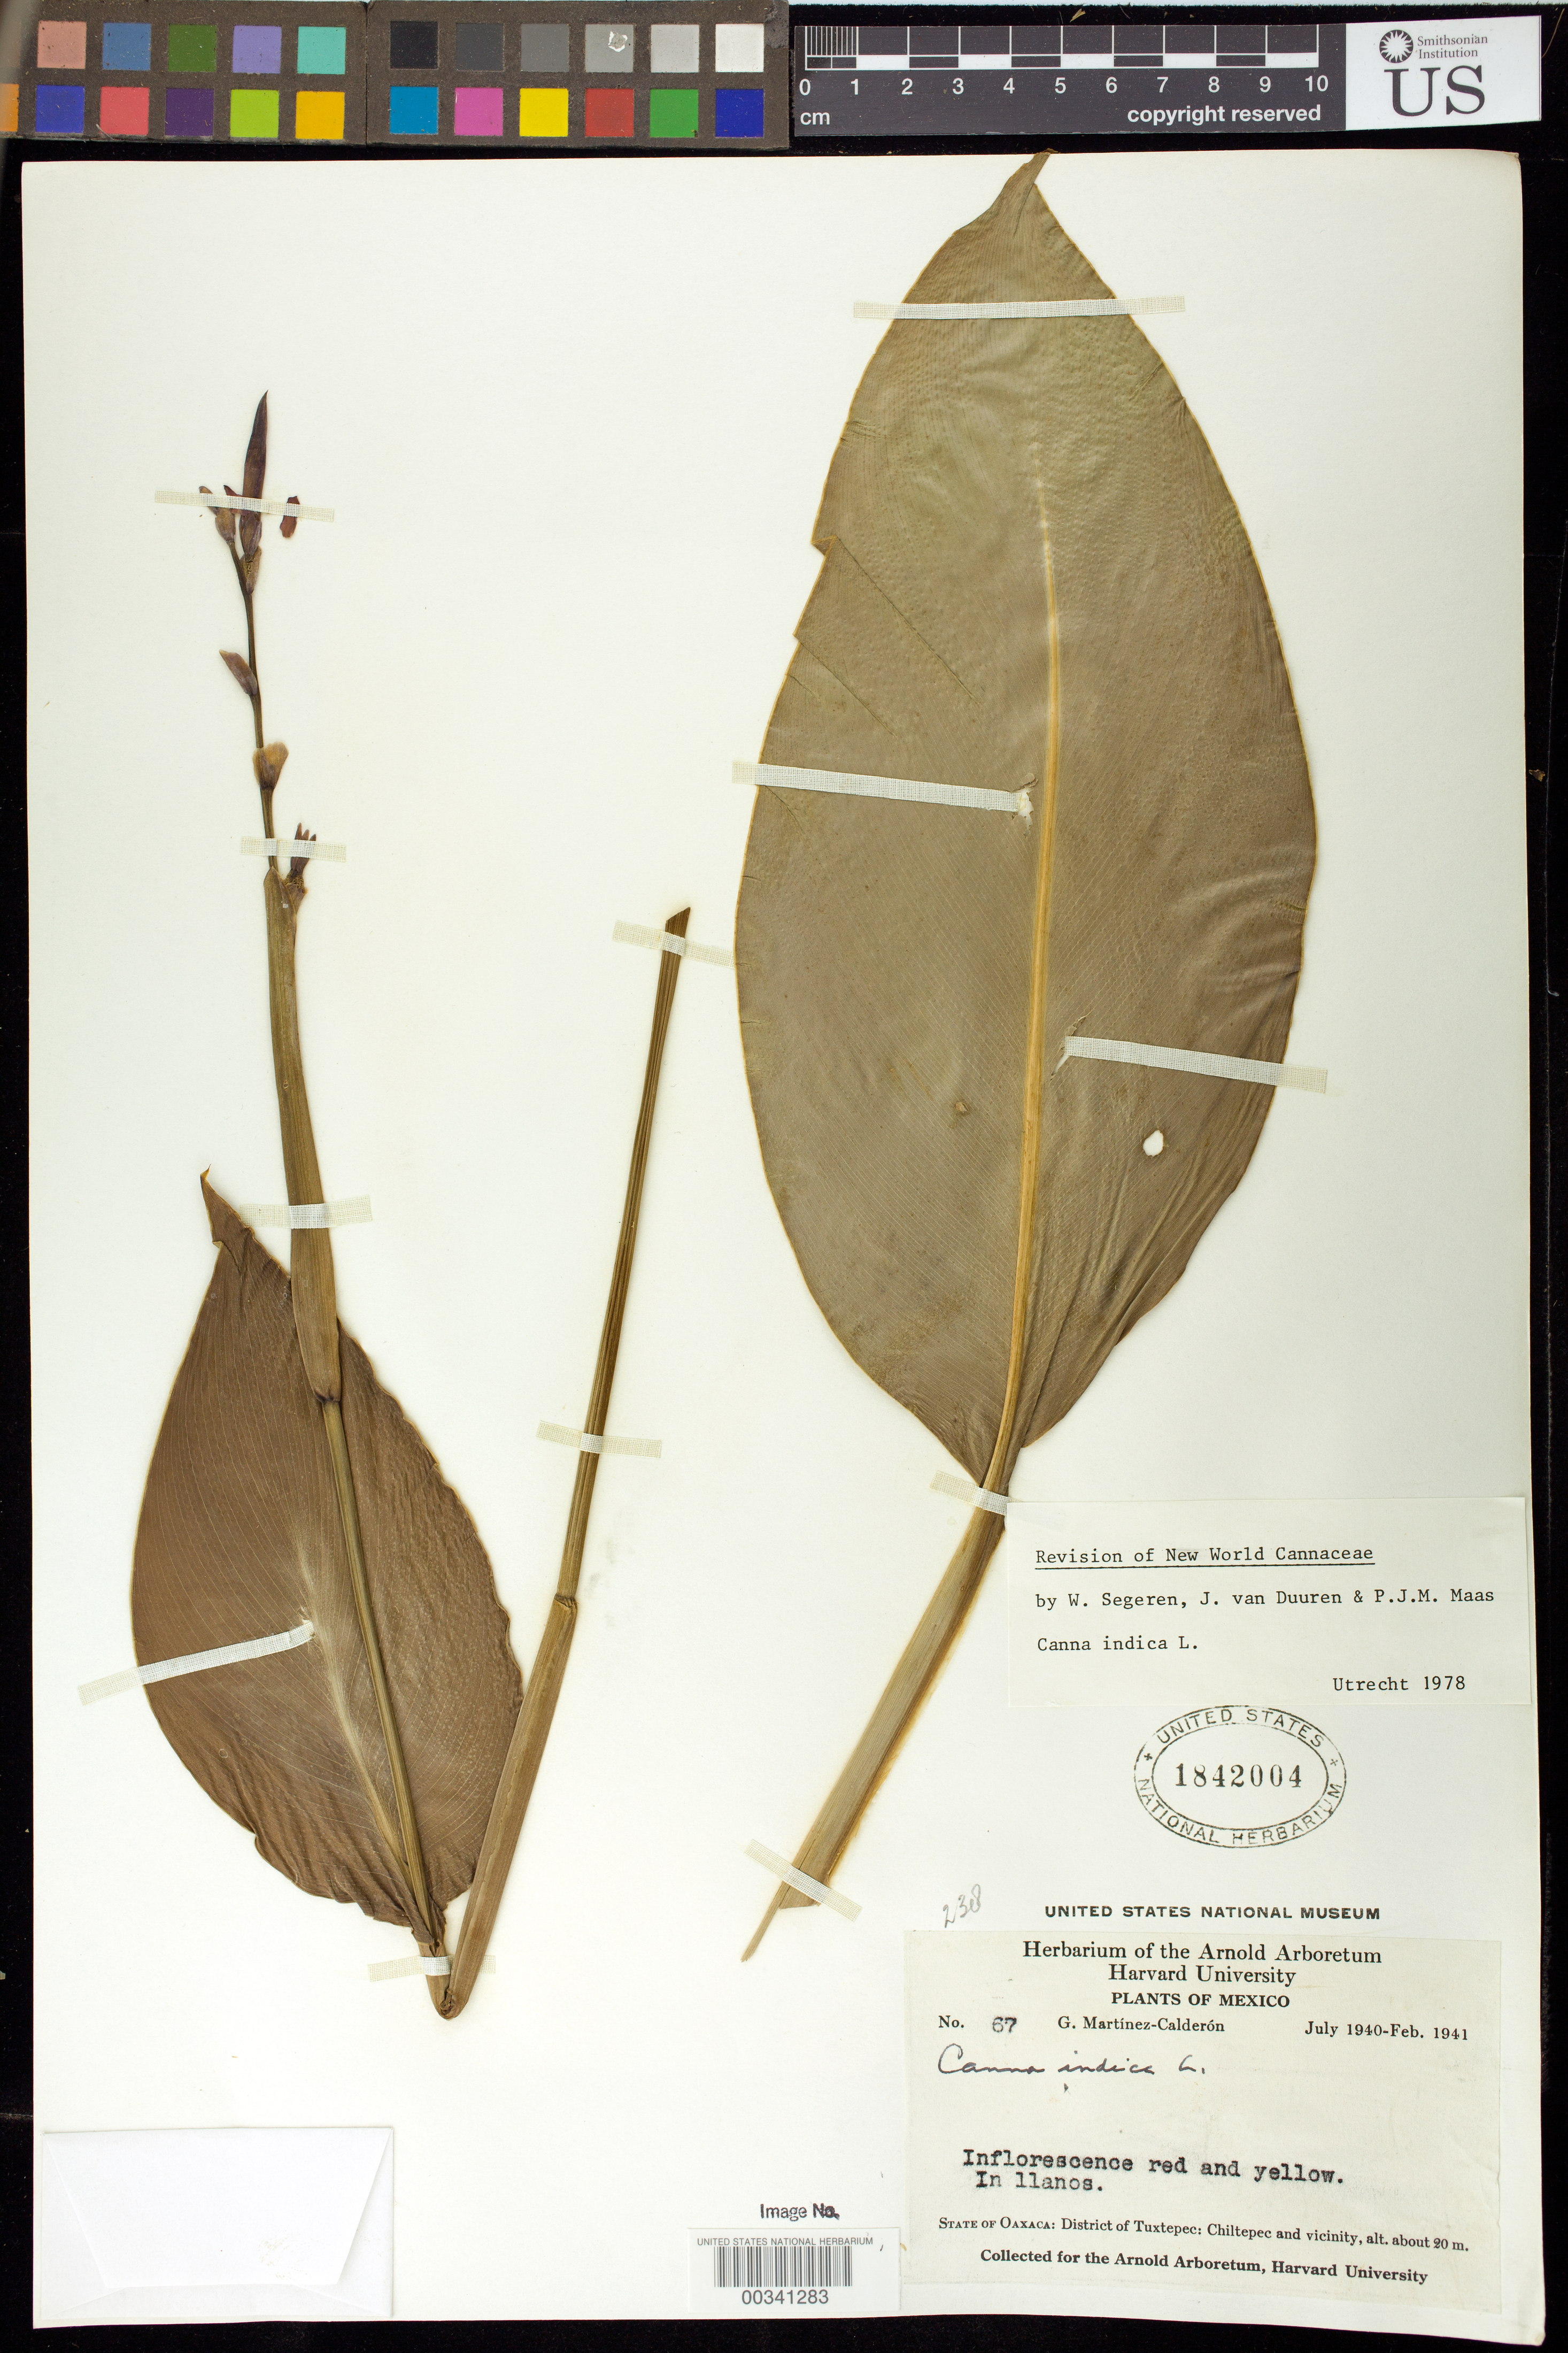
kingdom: Plantae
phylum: Tracheophyta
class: Liliopsida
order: Zingiberales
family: Cannaceae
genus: Canna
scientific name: Canna indica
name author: L.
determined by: Segeren, W.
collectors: G. Martínez Calderón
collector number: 67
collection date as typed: Jul 1940 to -- Feb 1941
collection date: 1940-07/1941-02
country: Mexico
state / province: Oaxaca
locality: Dist Tuxtepec: Chiltepec and vicinity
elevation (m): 20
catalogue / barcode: US 1842004